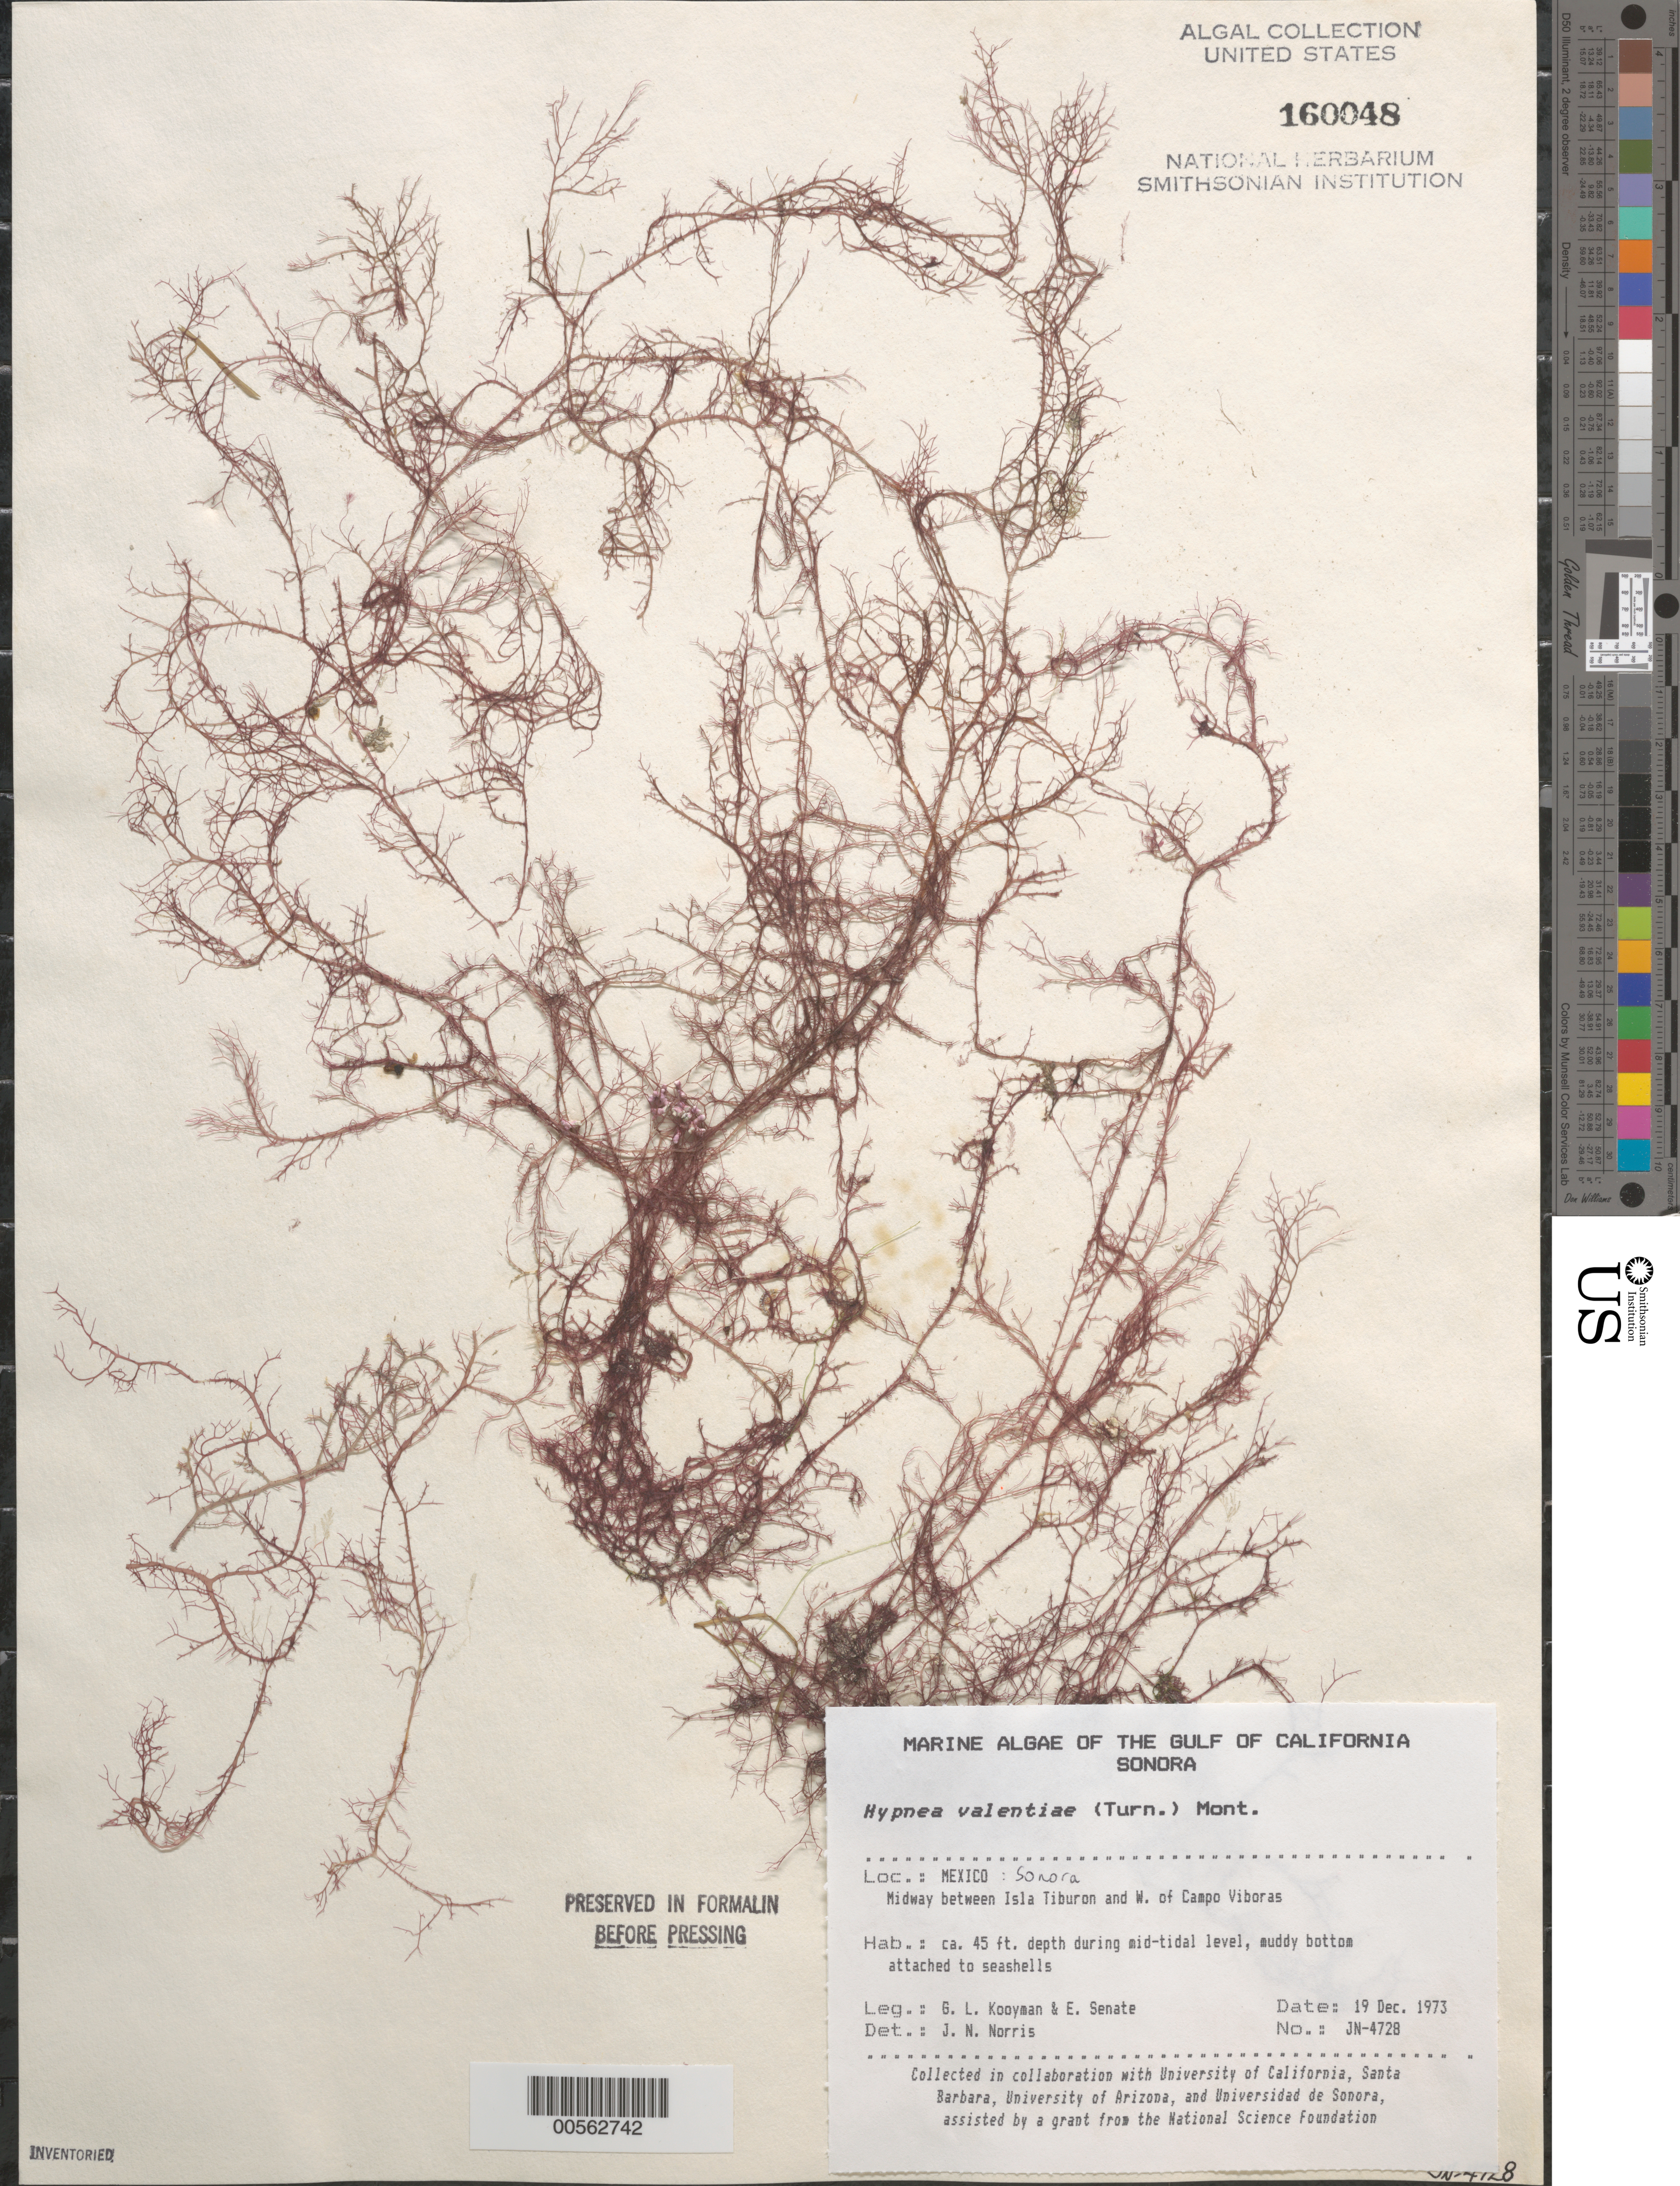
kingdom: Plantae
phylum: Rhodophyta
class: Florideophyceae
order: Gigartinales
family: Cystocloniaceae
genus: Hypnea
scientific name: Hypnea valentiae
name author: (Turner) Mont.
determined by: Norris, James N.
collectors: G. Kooyman & E. Sennett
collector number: JN-4728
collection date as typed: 19 Dec 1973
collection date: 1973-12-19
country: Mexico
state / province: Sonora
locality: West of Campo Vibroras, near Isla Tiburon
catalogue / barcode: US 160048